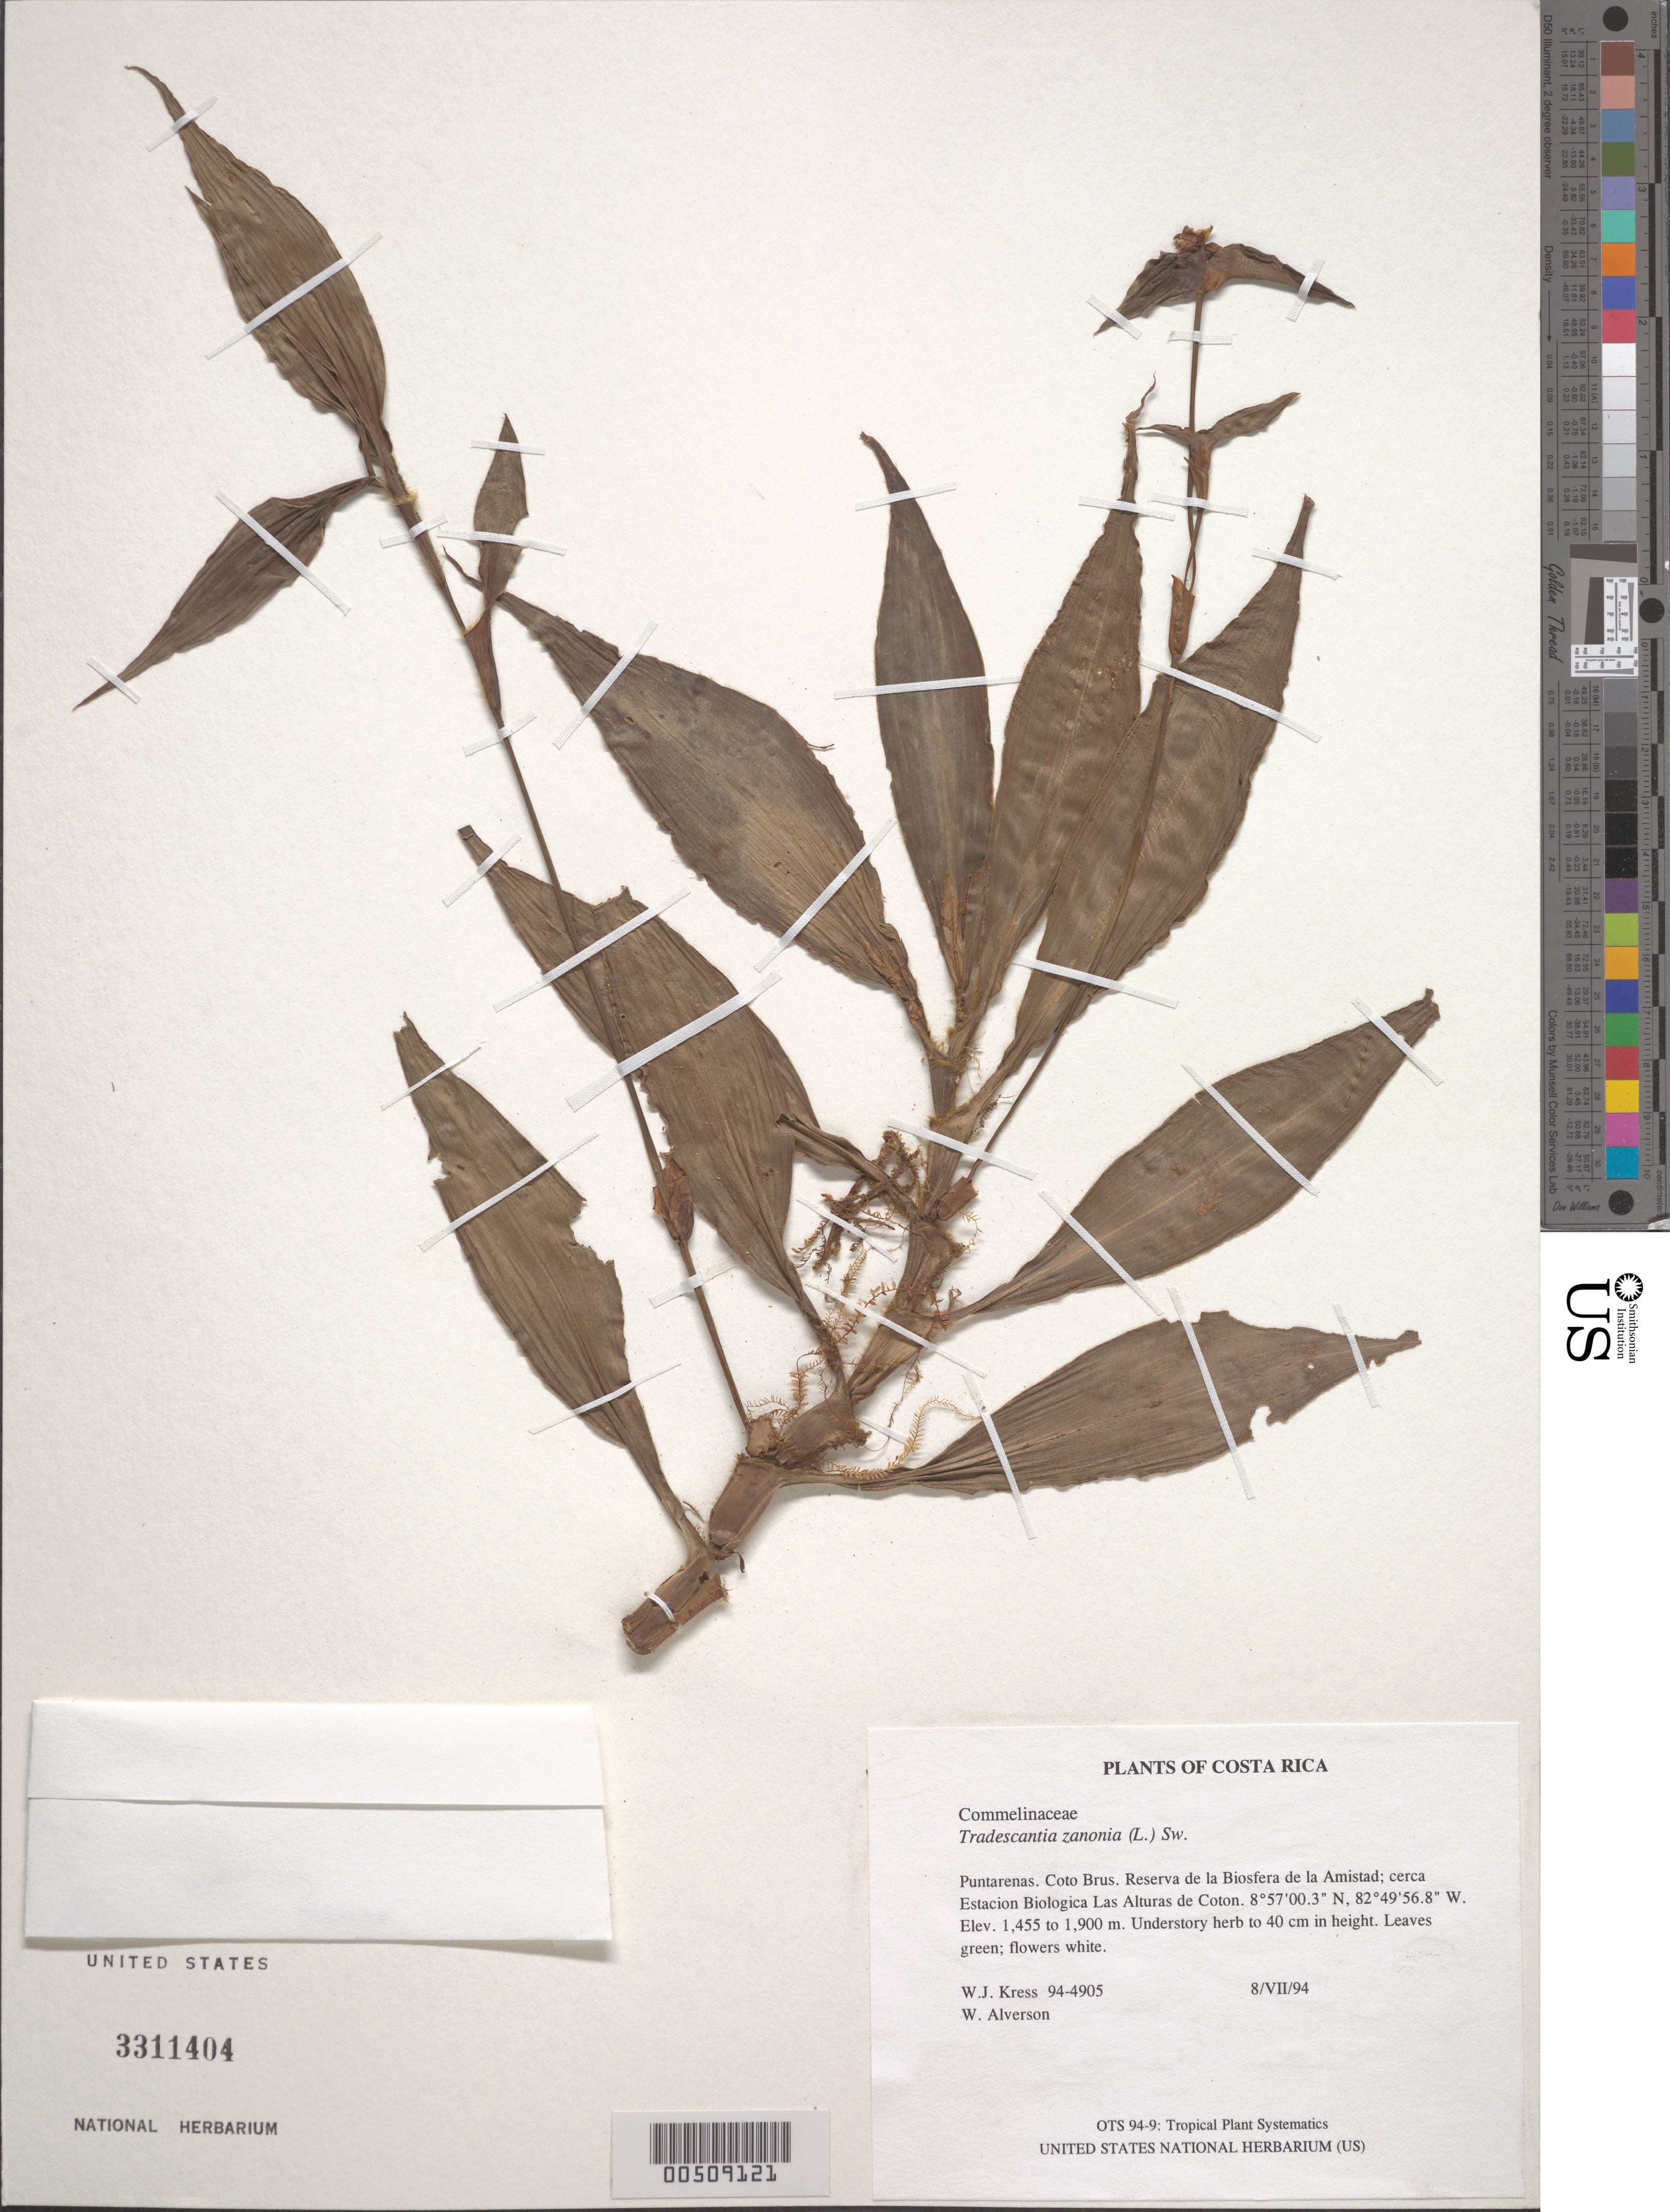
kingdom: Plantae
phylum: Tracheophyta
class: Liliopsida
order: Commelinales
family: Commelinaceae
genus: Tradescantia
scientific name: Tradescantia zanonia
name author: (L.) Sw.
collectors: W. J. Kress & W. S. Alverson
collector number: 94-4905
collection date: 1994-07-08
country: Costa Rica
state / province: Puntarenas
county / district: Coto Brus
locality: Reserva de la Biosfera de la Amistad; cerca Estacion Biologica Las Alturas de Coton.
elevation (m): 1455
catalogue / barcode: US 3311404